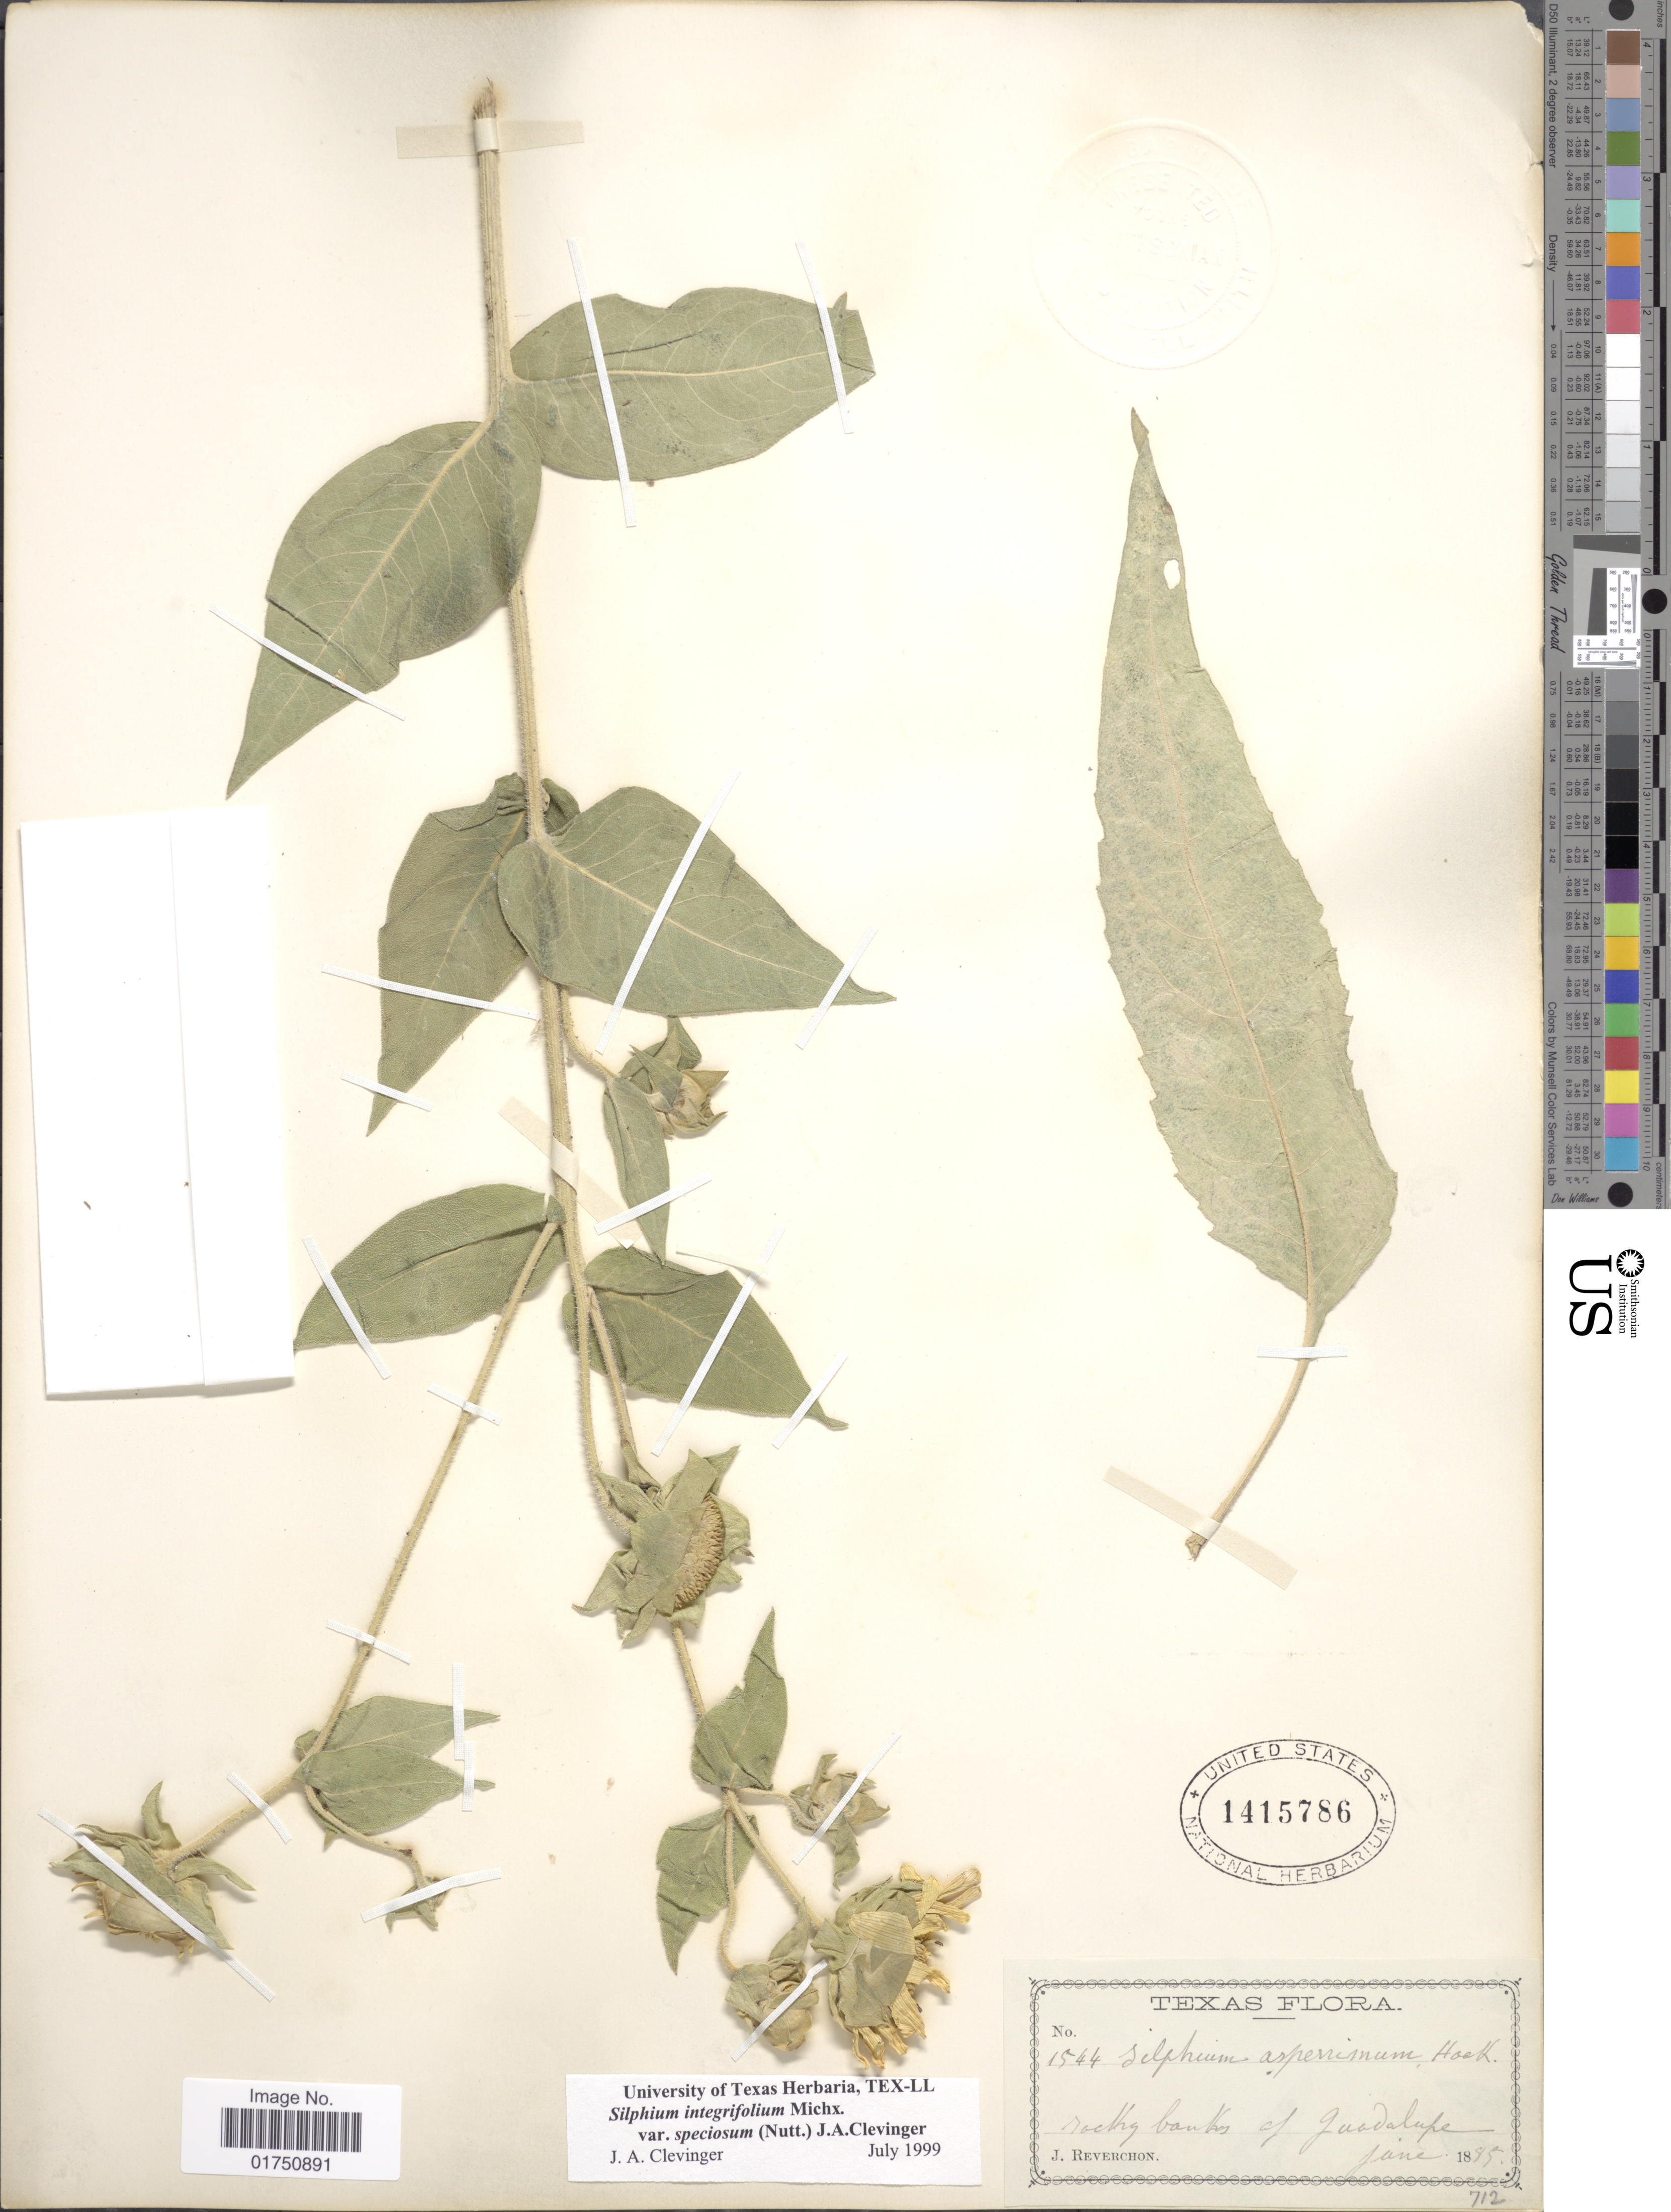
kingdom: Plantae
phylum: Tracheophyta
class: Magnoliopsida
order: Asterales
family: Asteraceae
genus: Silphium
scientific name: Silphium speciosum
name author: Nutt.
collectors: J. Reverchon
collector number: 1544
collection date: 1885-06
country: United States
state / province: Texas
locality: Rocky banks of Guadalupe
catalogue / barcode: US 1415786